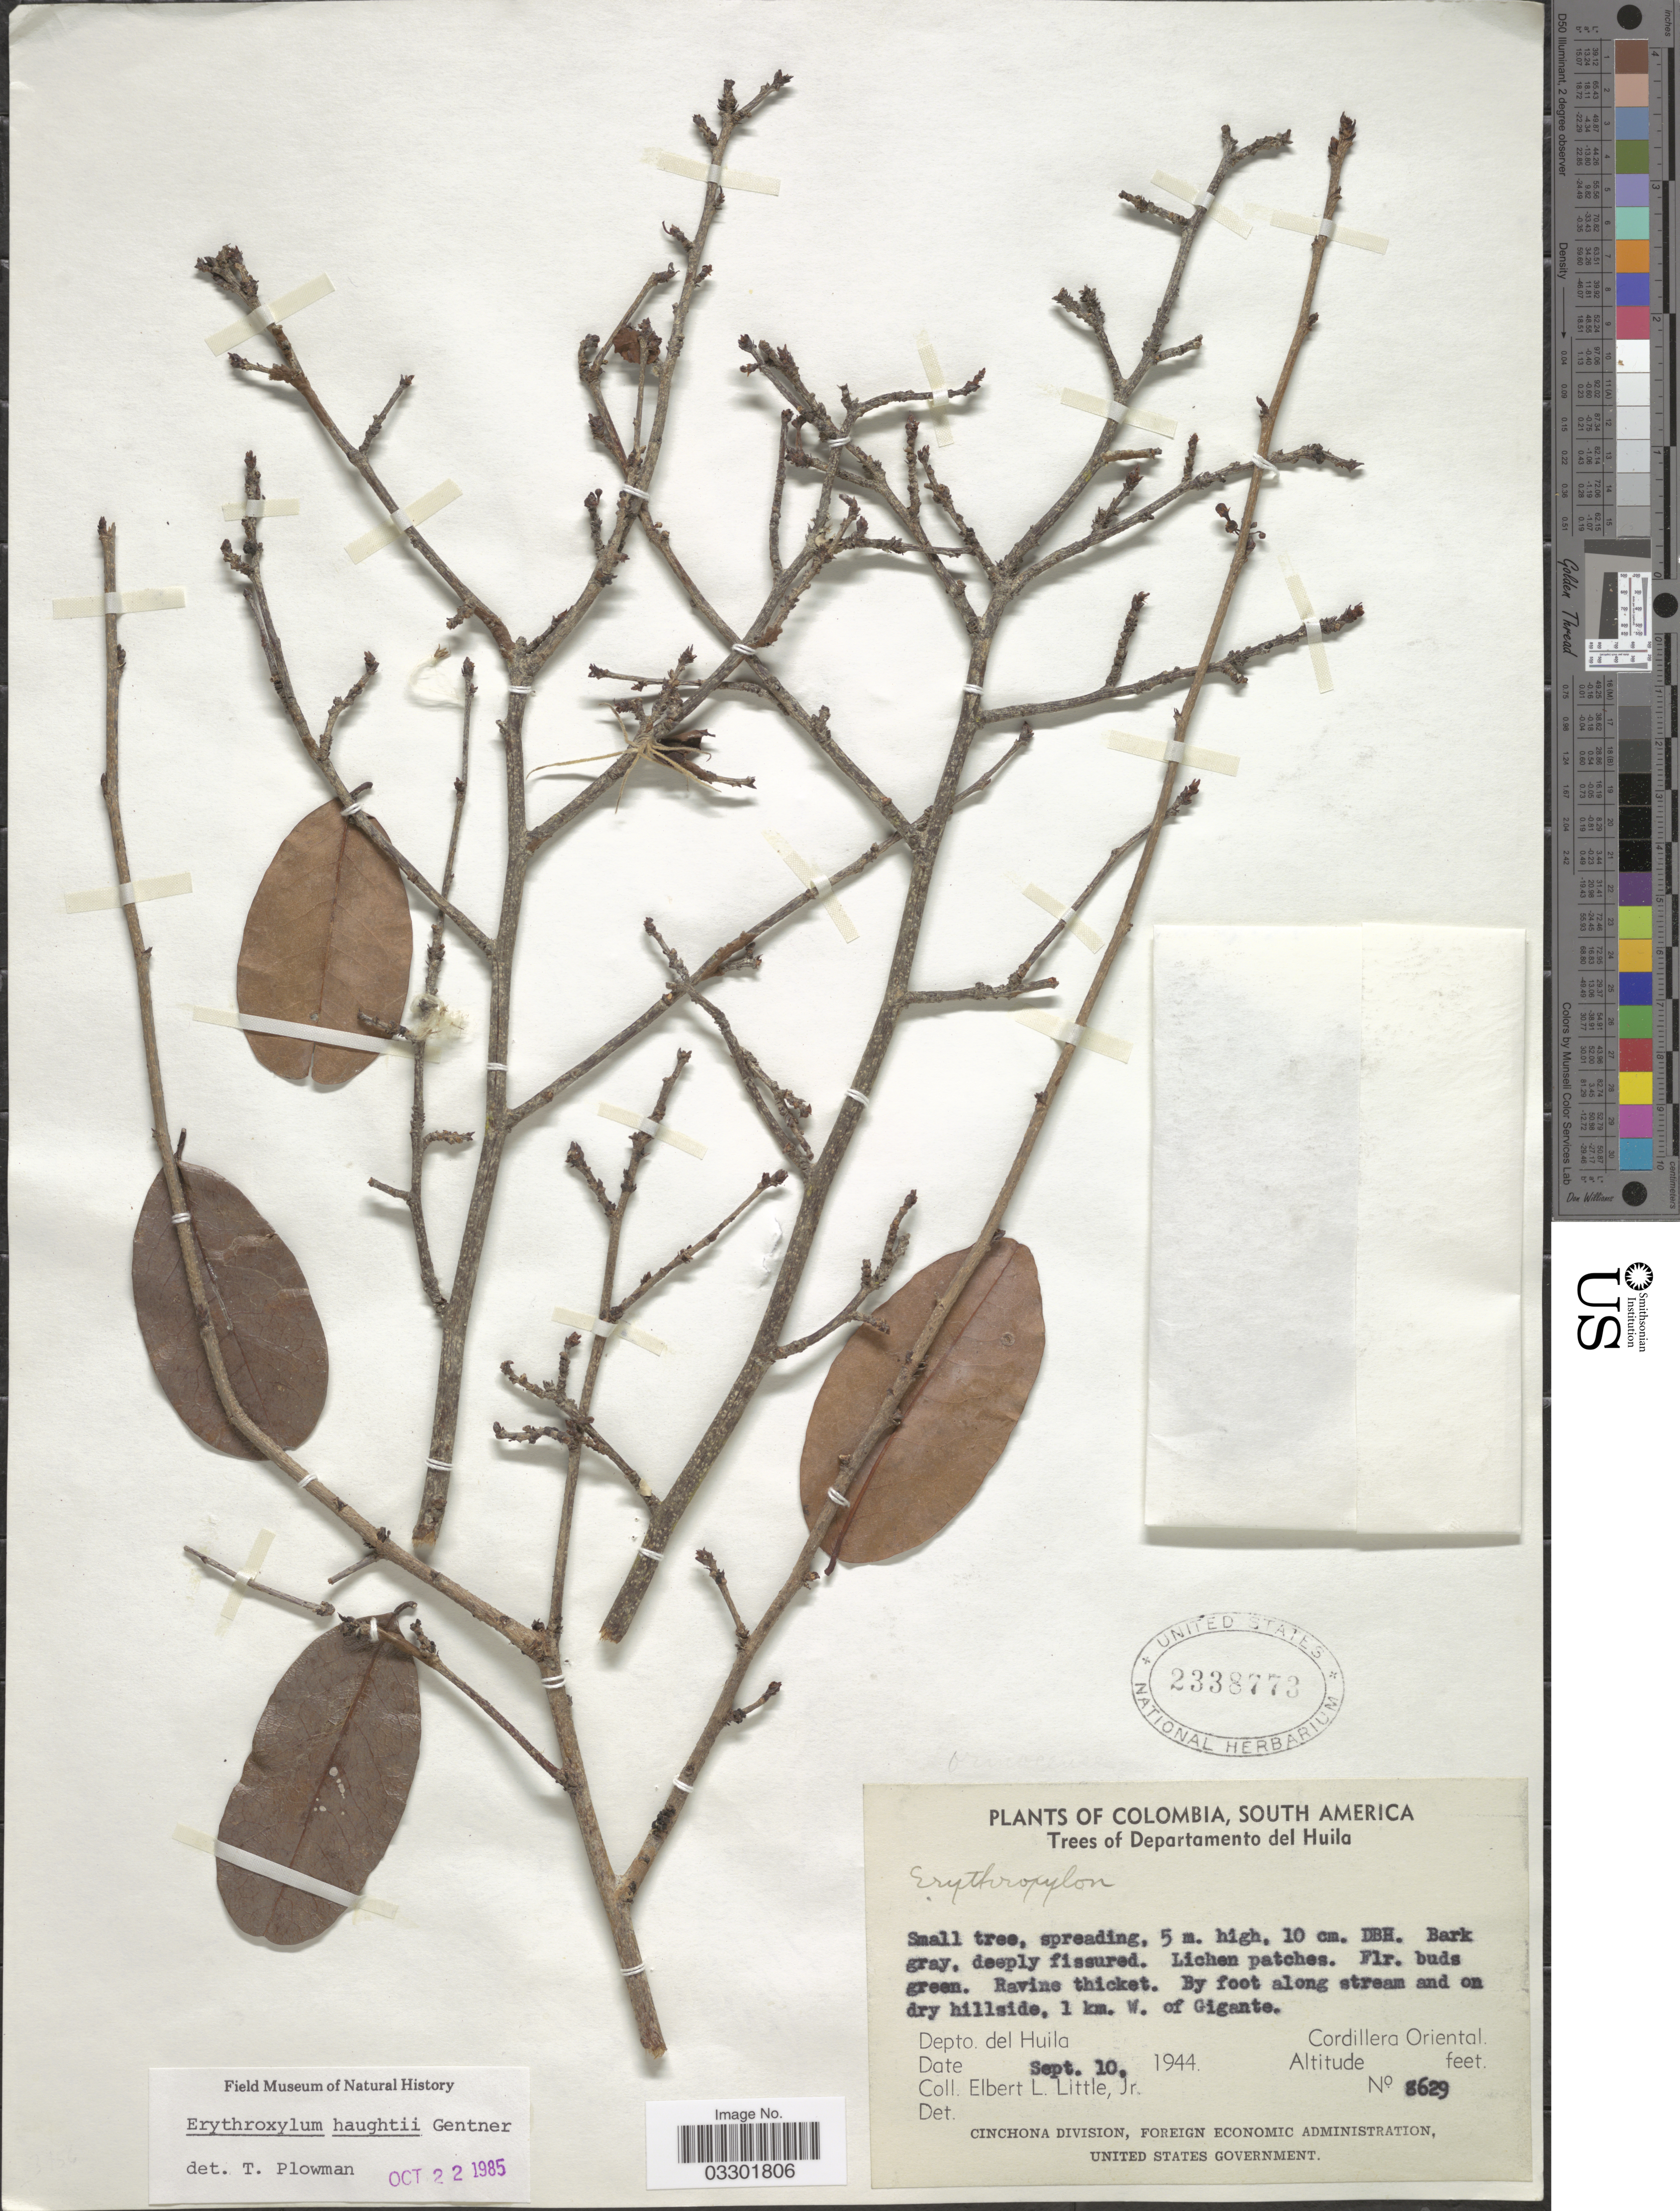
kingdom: Plantae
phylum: Tracheophyta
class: Magnoliopsida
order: Malpighiales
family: Erythroxylaceae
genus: Erythroxylum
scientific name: Erythroxylum haughtii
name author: Gentner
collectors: E. L. Little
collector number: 8629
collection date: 1944-09-10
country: Colombia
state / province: Huila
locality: Departamento del Huila. 1 km. W. of Gigante. Cordillera Oriental.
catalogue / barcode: US 2338773